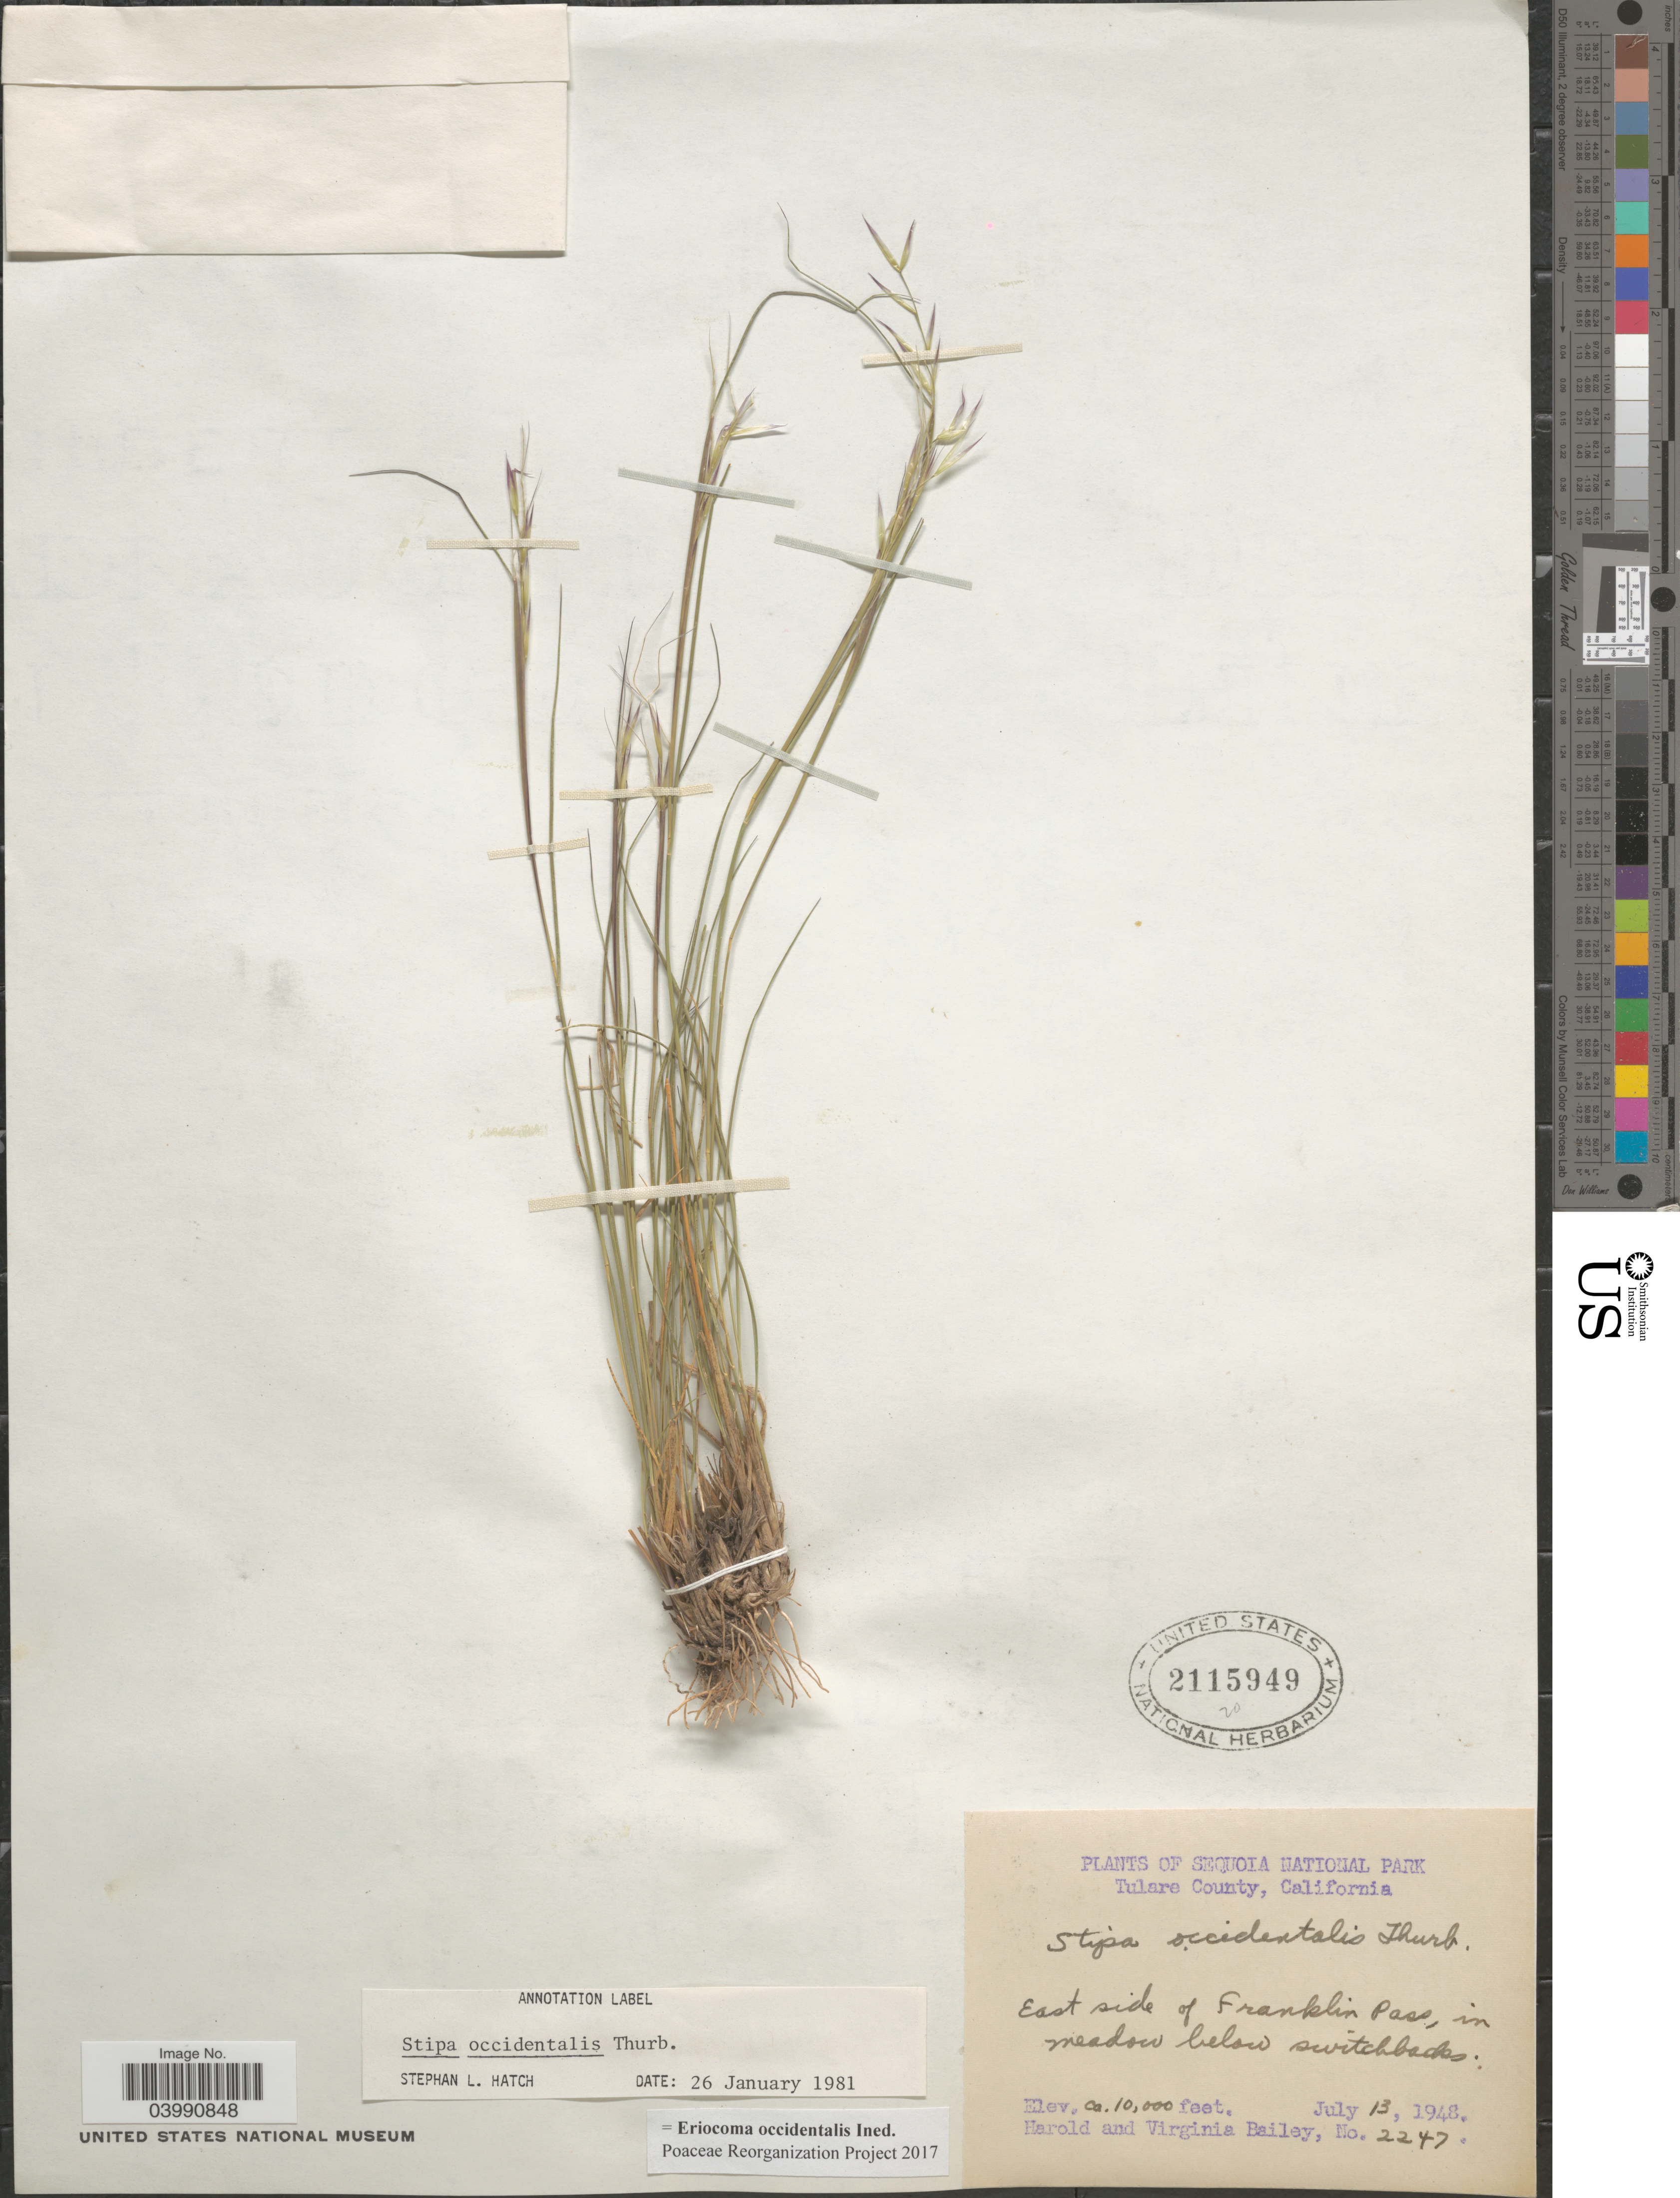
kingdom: Plantae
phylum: Tracheophyta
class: Liliopsida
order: Poales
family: Poaceae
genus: Eriocoma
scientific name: Eriocoma occidentalis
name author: (Thurb. ex S. Watson) Romasch.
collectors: H. Bailey & V. L. Bailey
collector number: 2247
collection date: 1948-07-13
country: United States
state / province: California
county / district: Tulare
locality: Sequoia National Park. Tulare County. East side of Franklin Pass, in meadow below switchbacks.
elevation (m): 3048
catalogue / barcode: US 2115949